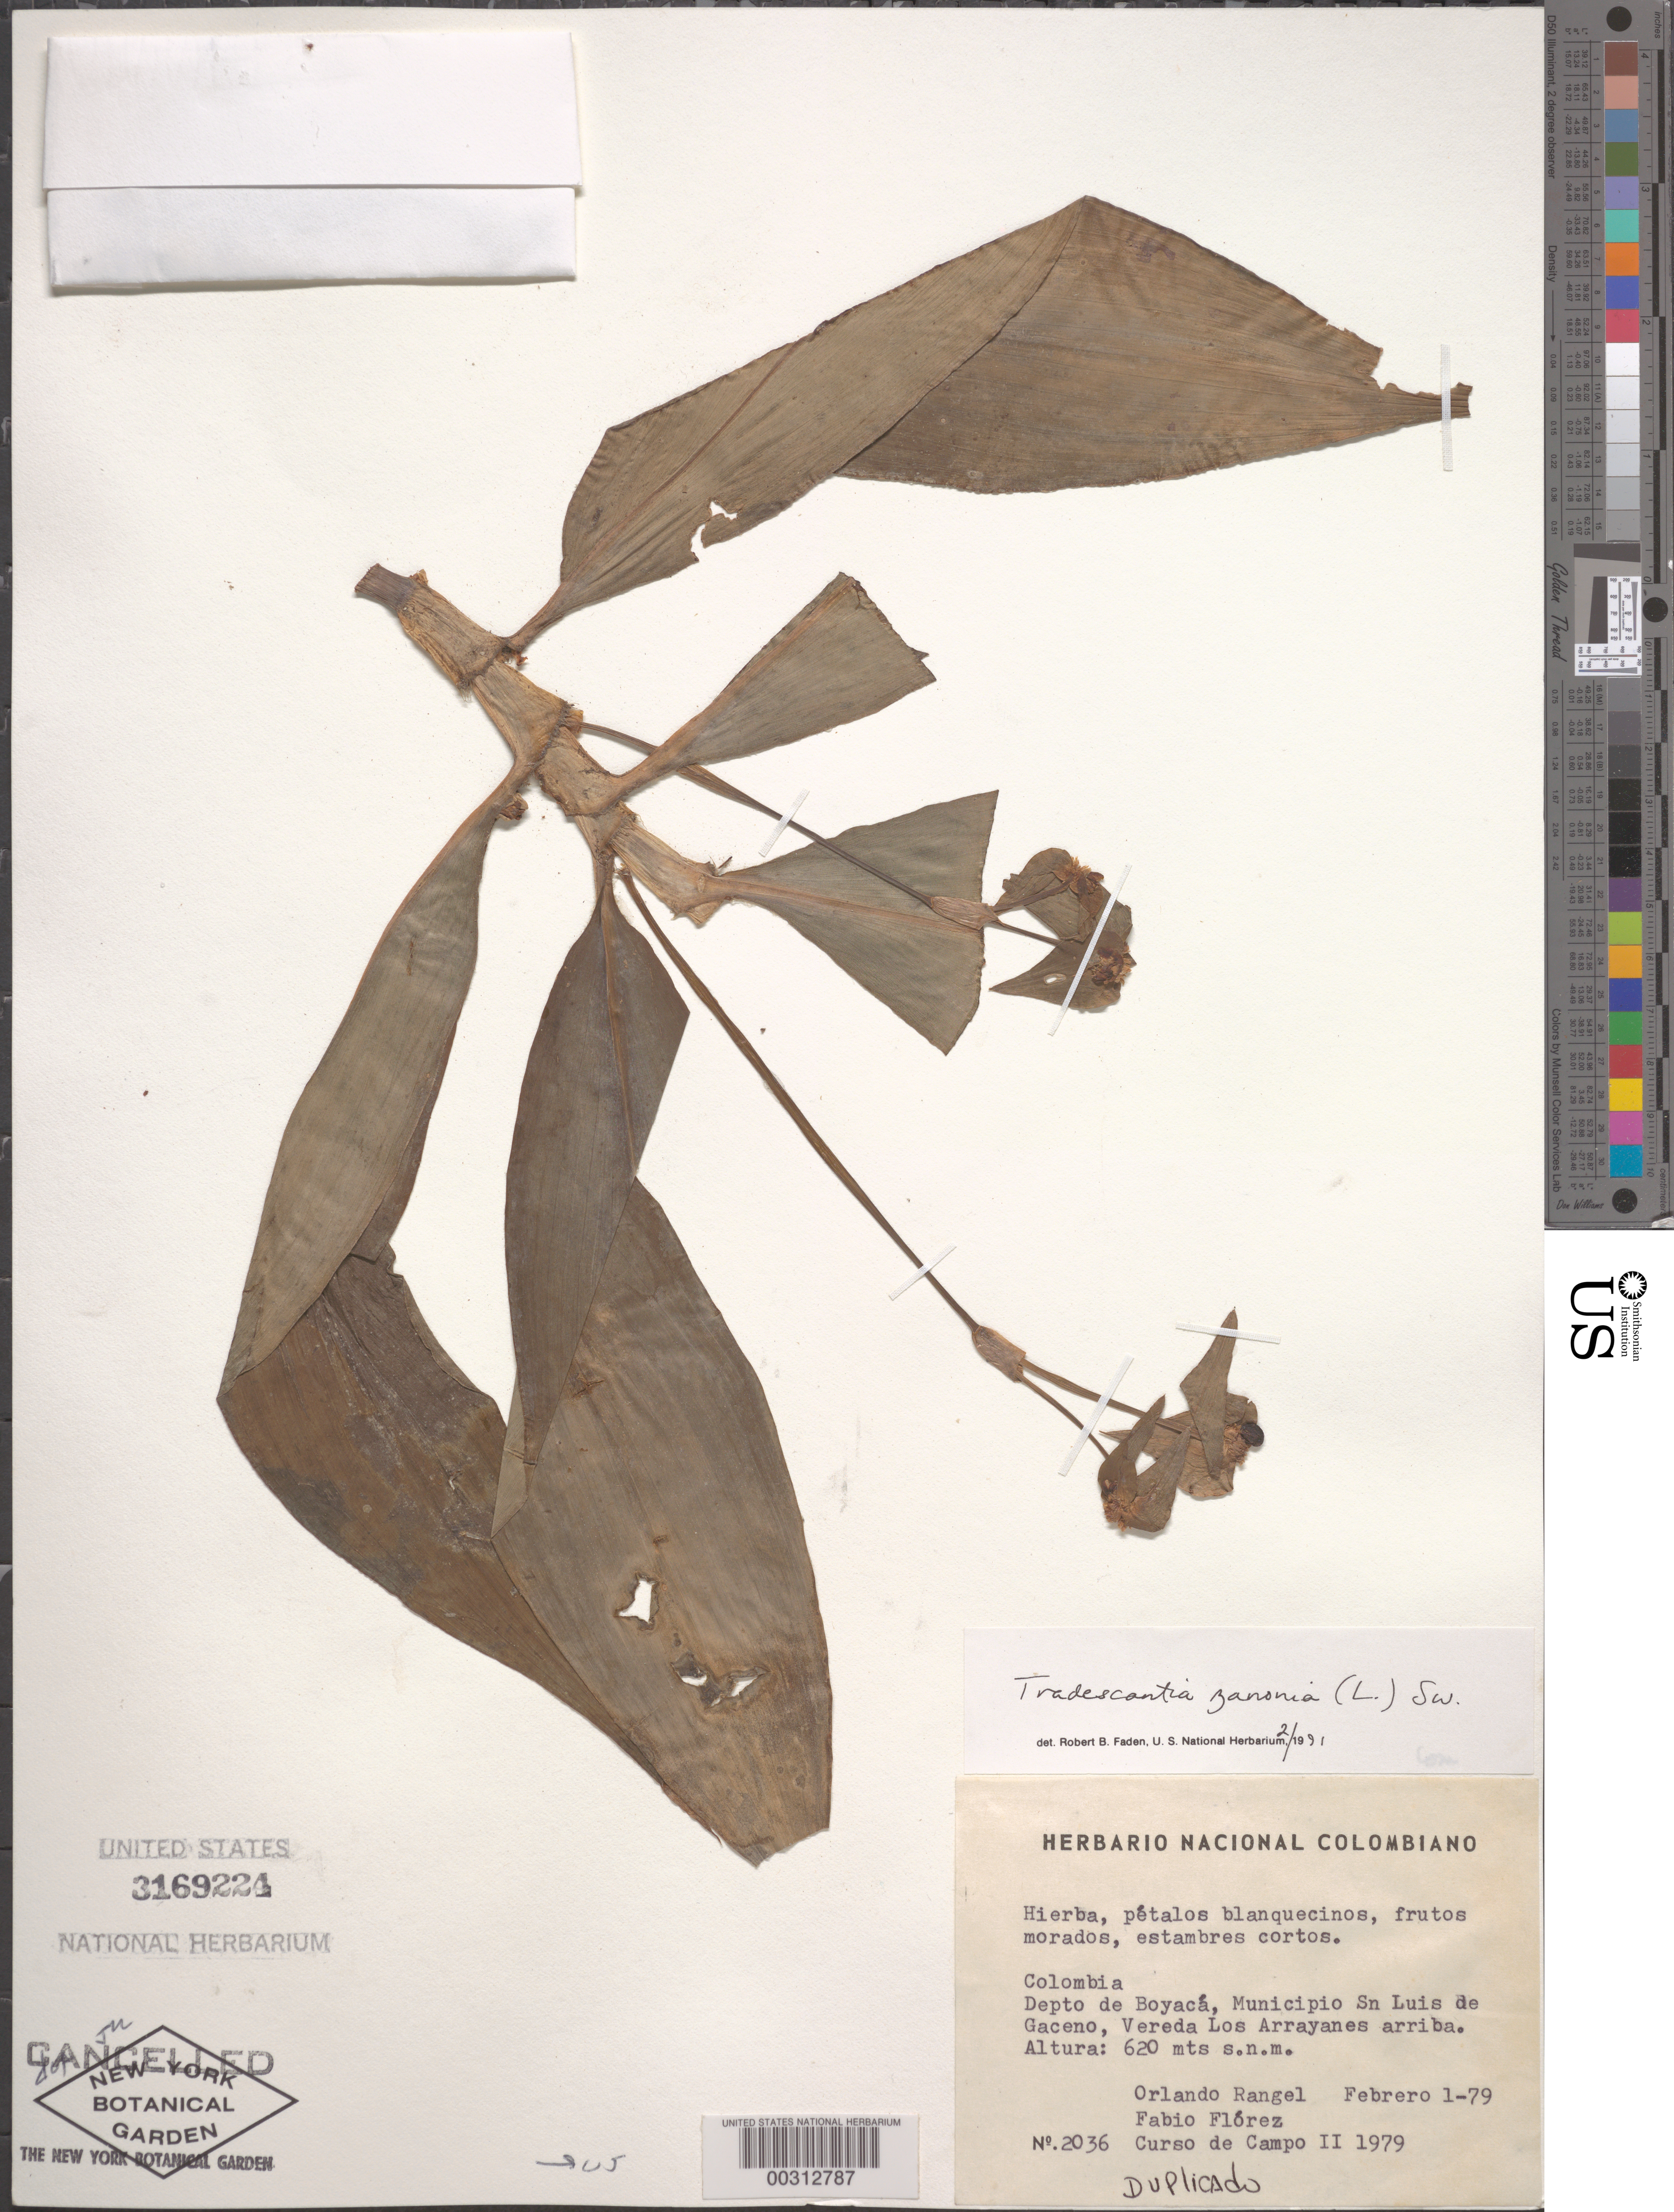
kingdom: Plantae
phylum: Tracheophyta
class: Liliopsida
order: Commelinales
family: Commelinaceae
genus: Tradescantia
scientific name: Tradescantia zanonia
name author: (L.) Sw.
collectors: J. O. Rangel Ch., F. Florez & C. De Campo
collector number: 2036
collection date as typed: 01 Feb 1979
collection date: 1979-02-01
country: Colombia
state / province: Boyacá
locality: San Luis de Gaceno, Vereda los Arrayanes. [department: Casanare or Cundinamarca?]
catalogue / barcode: US 3169224